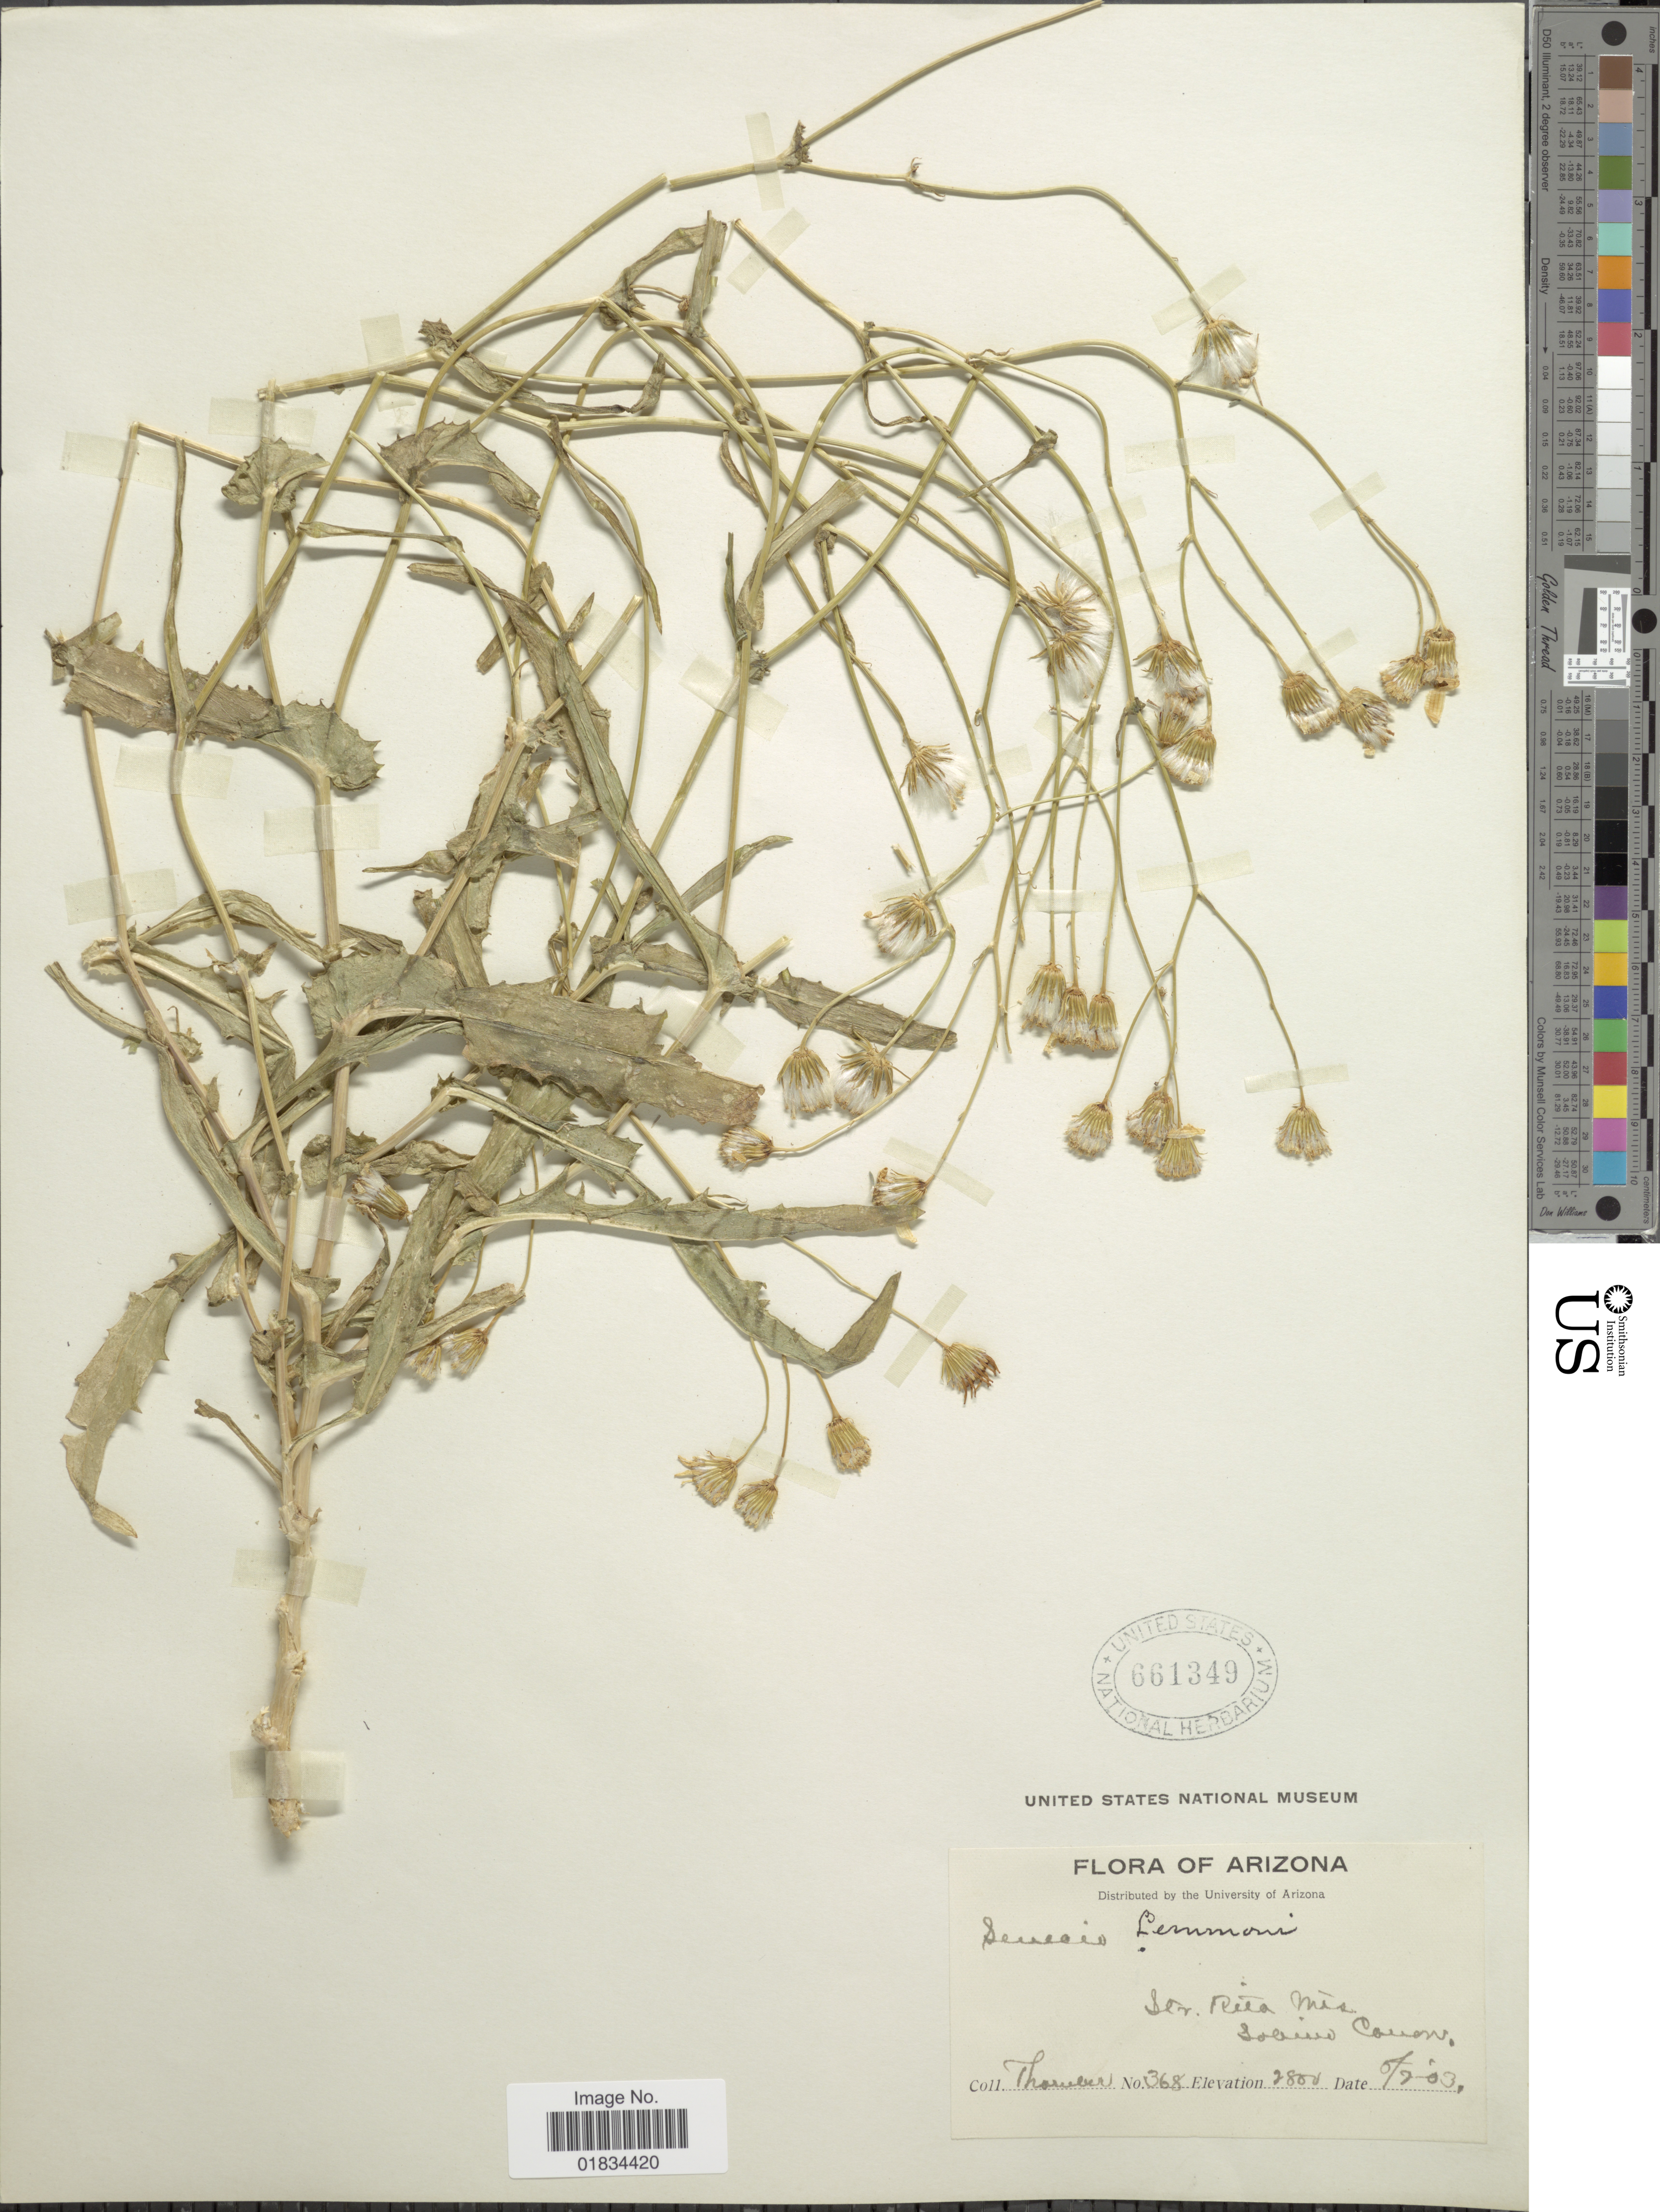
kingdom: Plantae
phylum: Tracheophyta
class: Magnoliopsida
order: Asterales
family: Asteraceae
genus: Senecio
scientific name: Senecio lemmonii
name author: A. Gray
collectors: J. Thornber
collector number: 368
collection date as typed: Transcribed d/m/y: 2/5/03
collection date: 1903-05-02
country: United States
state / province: Arizona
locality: Sta. Rita Mts., Sabino Canon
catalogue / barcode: US 661349